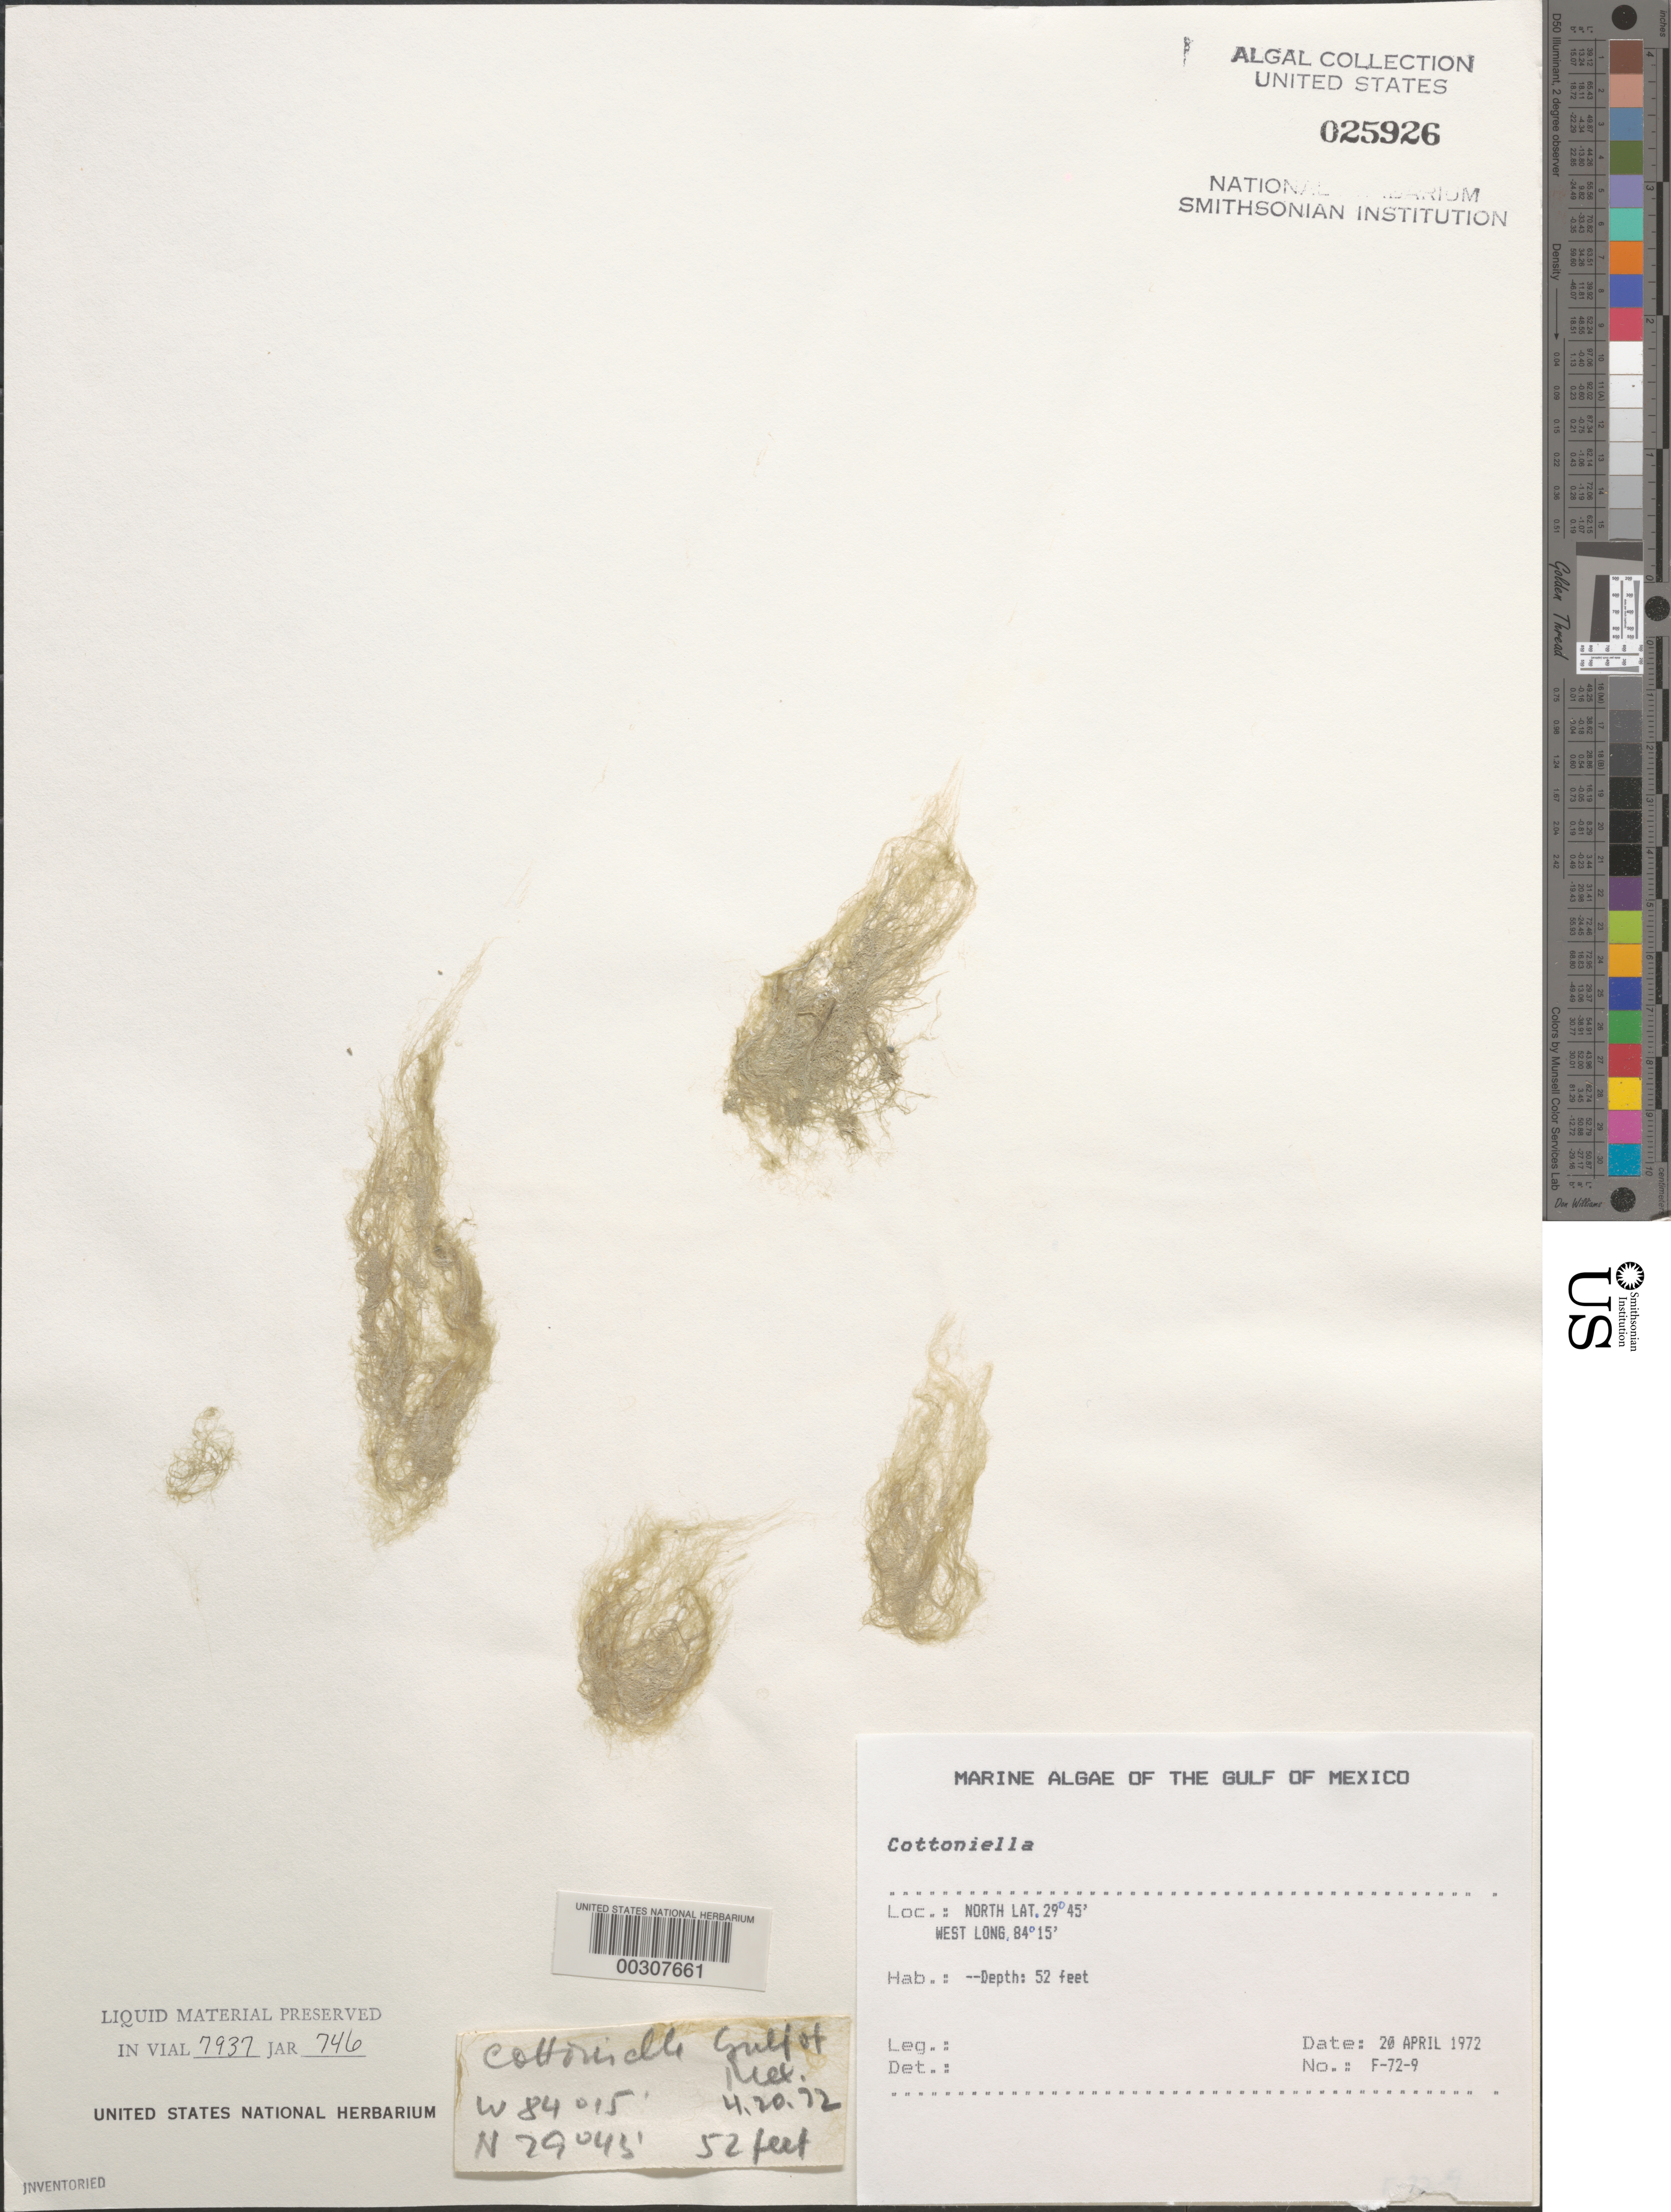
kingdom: Plantae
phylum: Rhodophyta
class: Florideophyceae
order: Ceramiales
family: Sarcomeniaceae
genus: Cottoniella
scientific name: Cottoniella sp.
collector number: F-72-9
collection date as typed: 20 Apr 1972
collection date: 1972-04-20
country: United States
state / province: Florida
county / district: Franklin County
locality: Off St. George Island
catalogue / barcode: US 25926